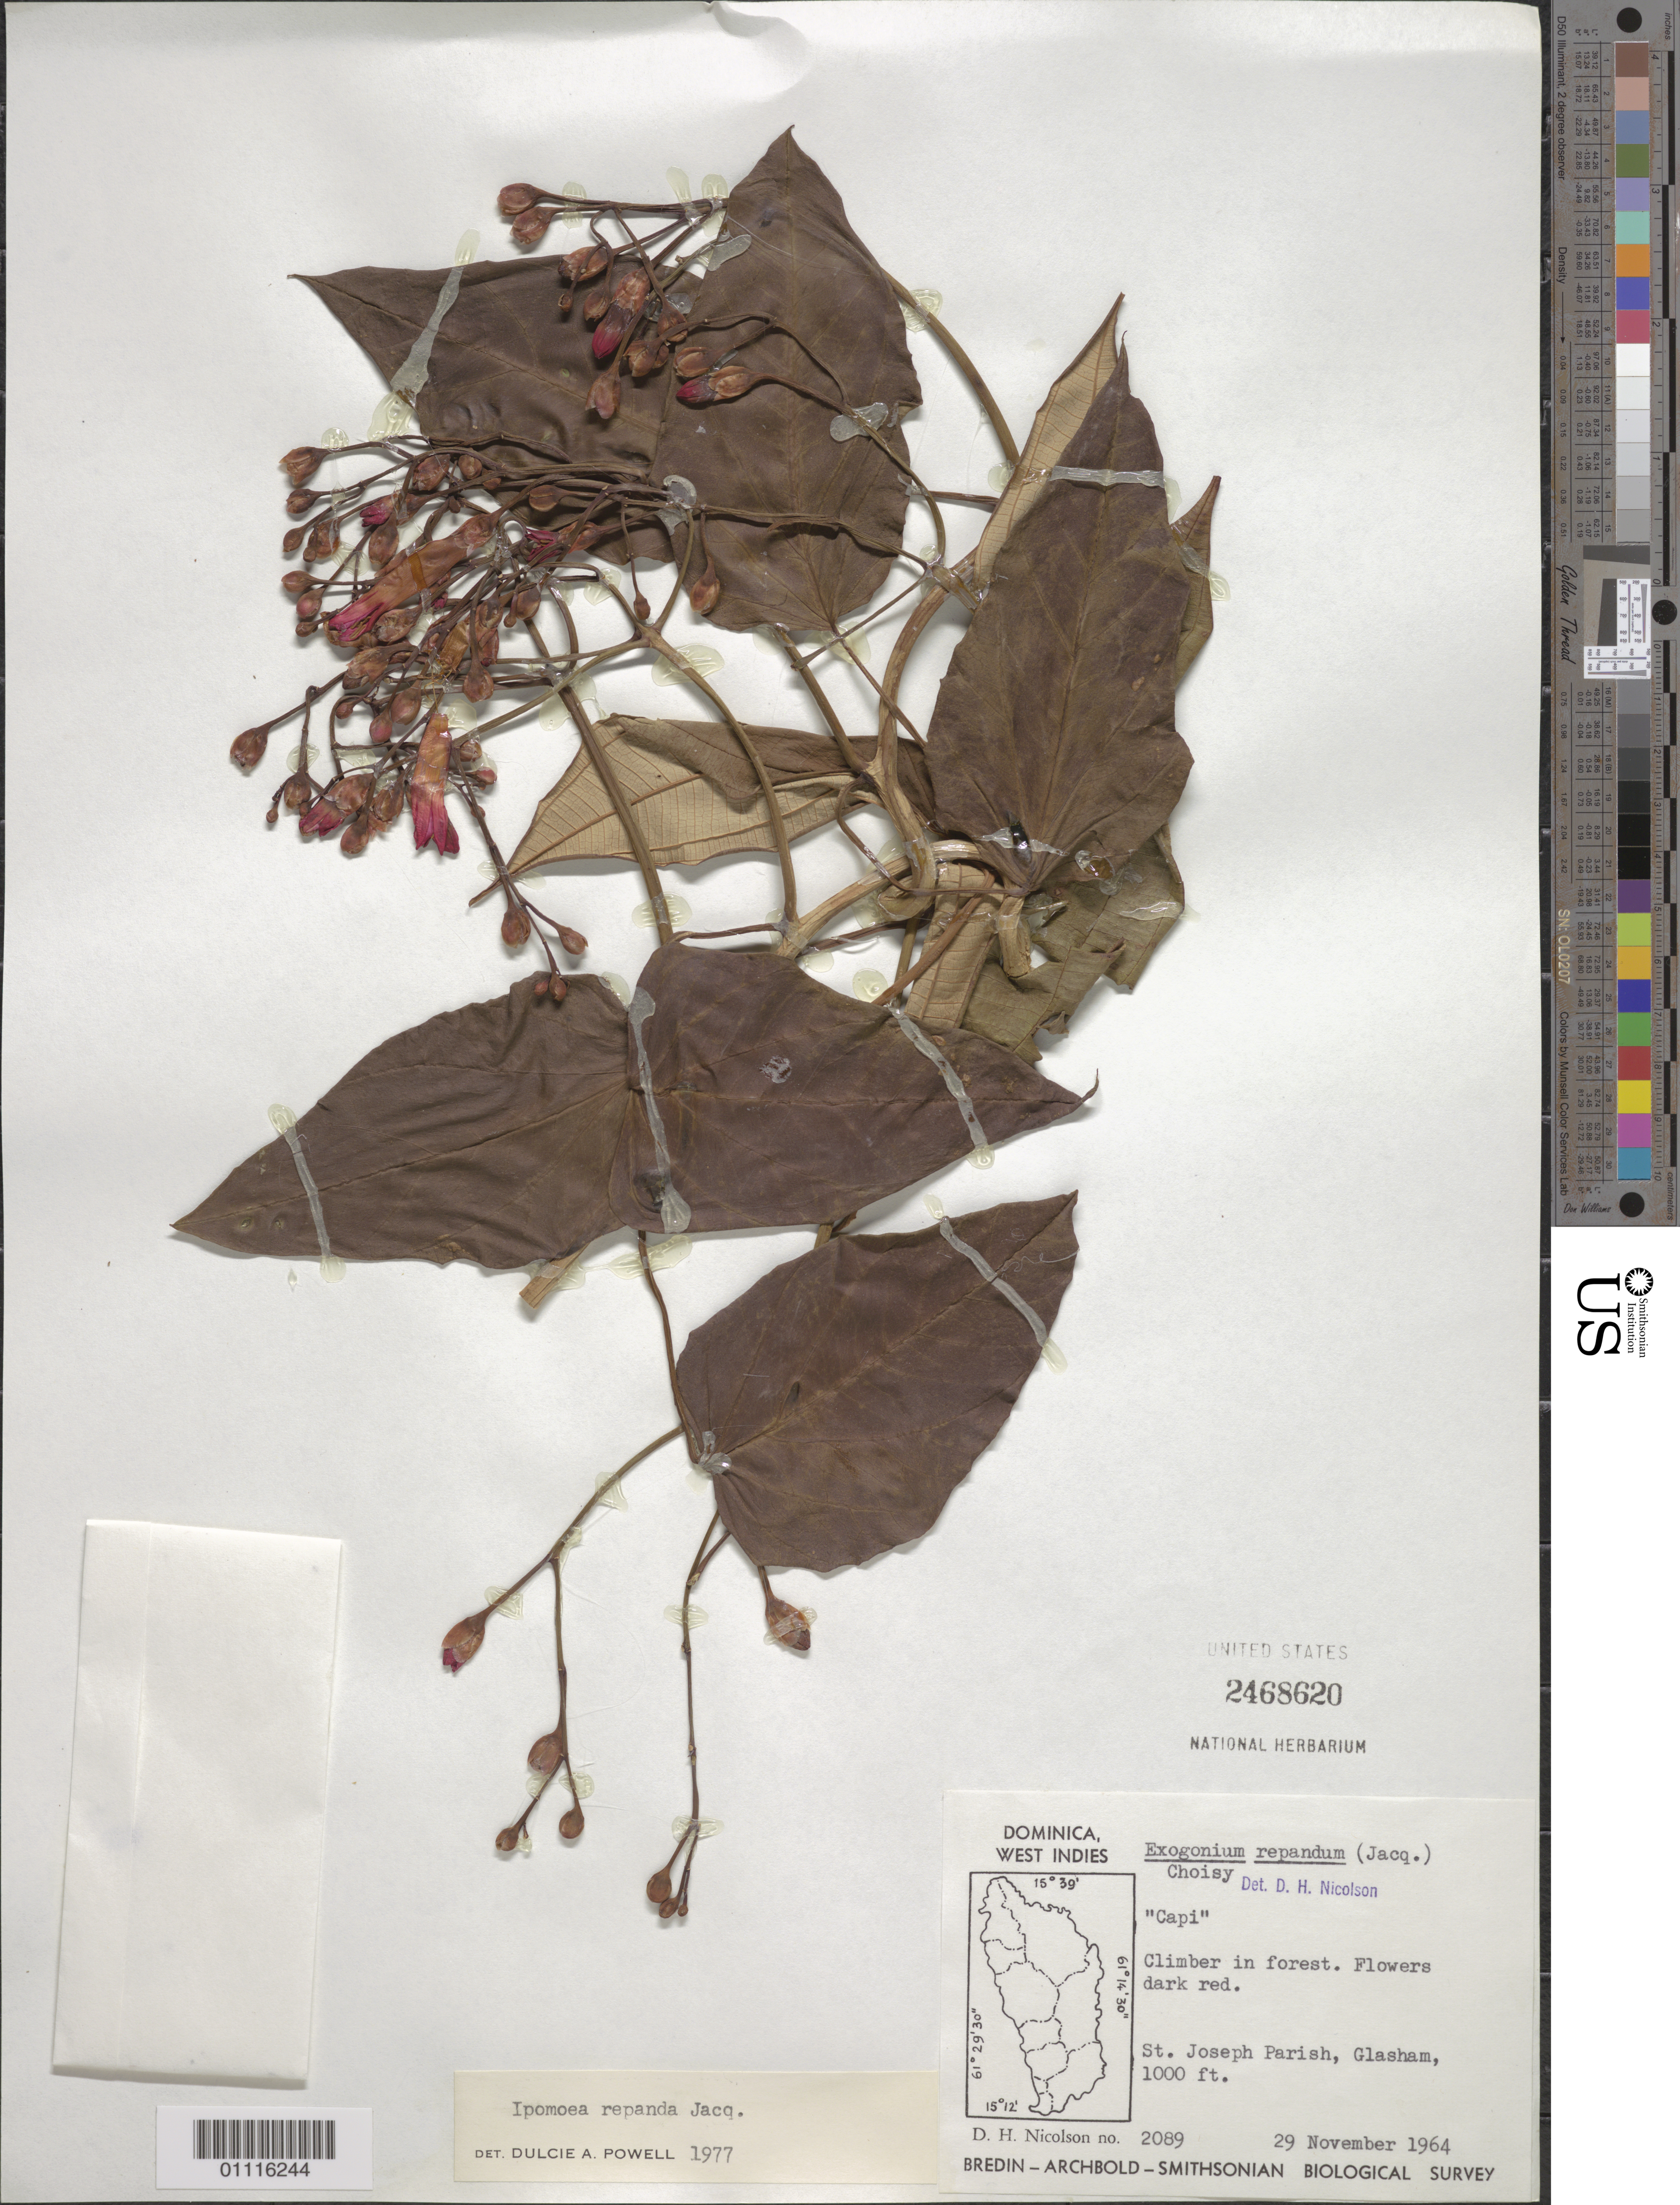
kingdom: Plantae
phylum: Tracheophyta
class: Magnoliopsida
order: Solanales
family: Convolvulaceae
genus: Ipomoea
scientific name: Ipomoea repanda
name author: Jacq.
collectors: D. H. Nicolson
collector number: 2089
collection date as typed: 29 Nov 1964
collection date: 1964-11-29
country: Dominica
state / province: St. Joseph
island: Dominica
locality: Glasham. Climber in forest.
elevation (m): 305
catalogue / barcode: US 2468620